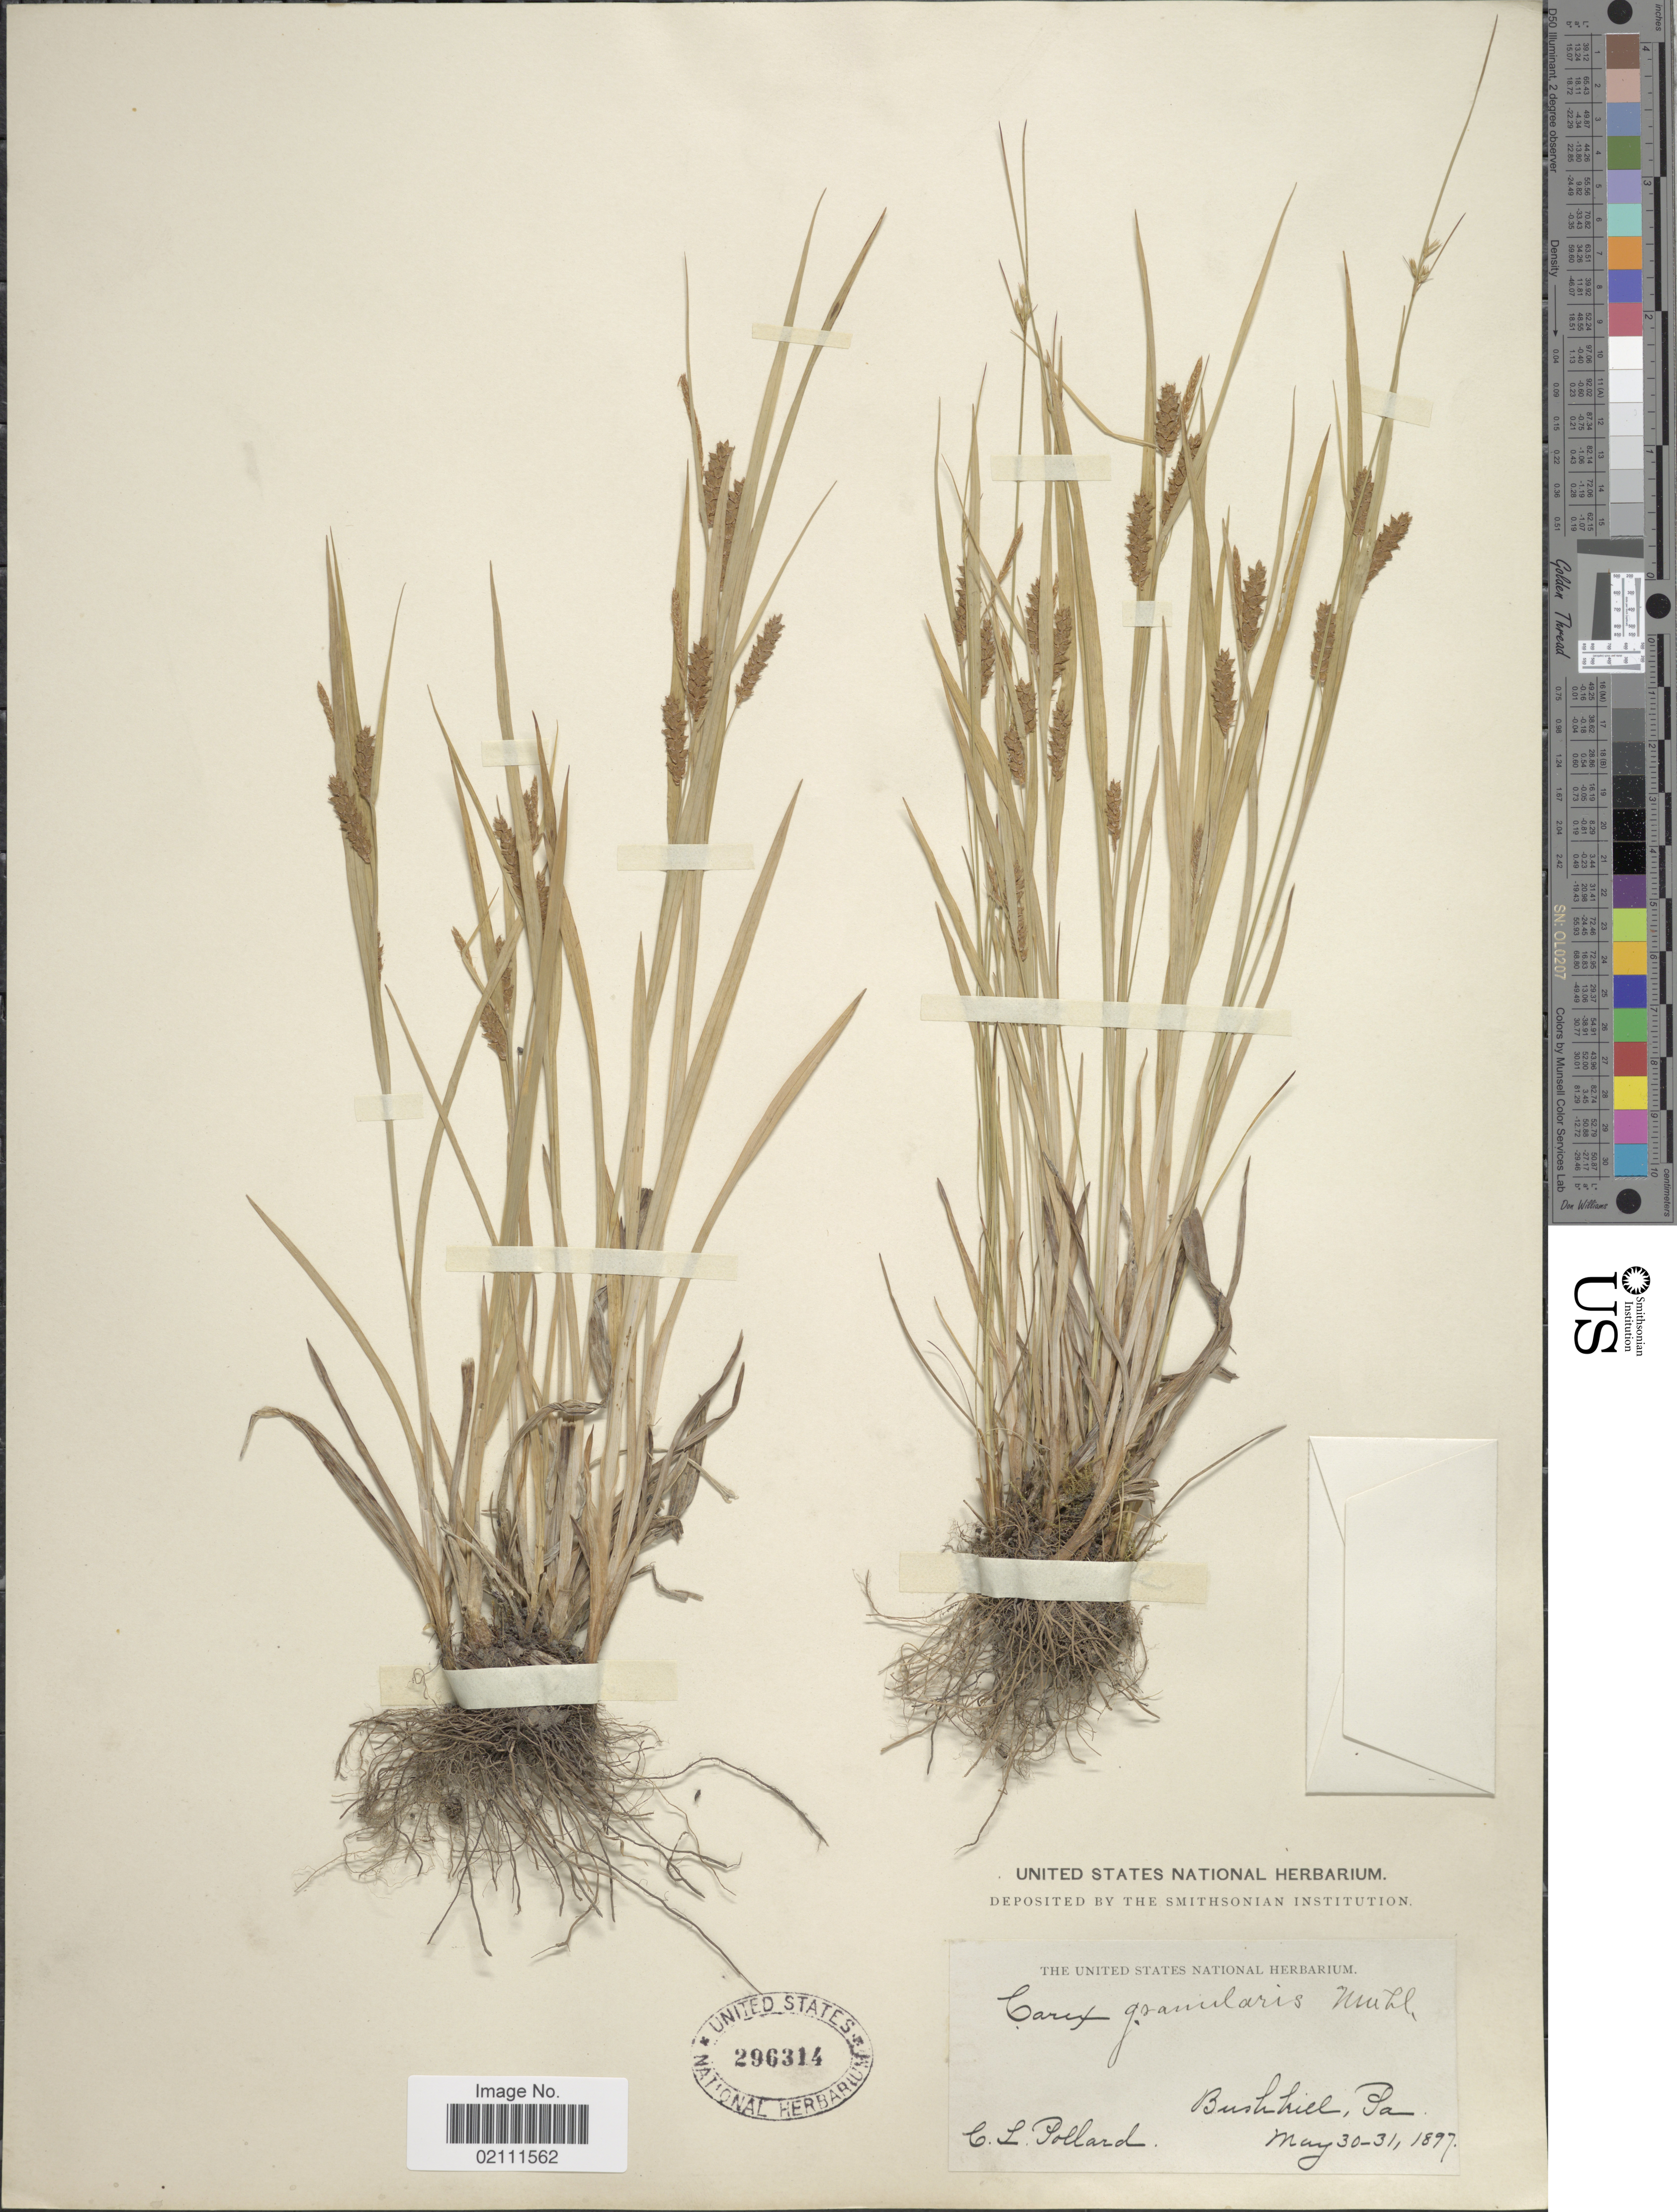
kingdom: Plantae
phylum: Tracheophyta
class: Liliopsida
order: Poales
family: Cyperaceae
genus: Carex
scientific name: Carex granularis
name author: Muhl. ex Willd.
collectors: C. L. Pollard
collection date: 1897-05-30/1897-05-31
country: United States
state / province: Pennsylvania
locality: Bushhill.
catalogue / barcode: US 296314